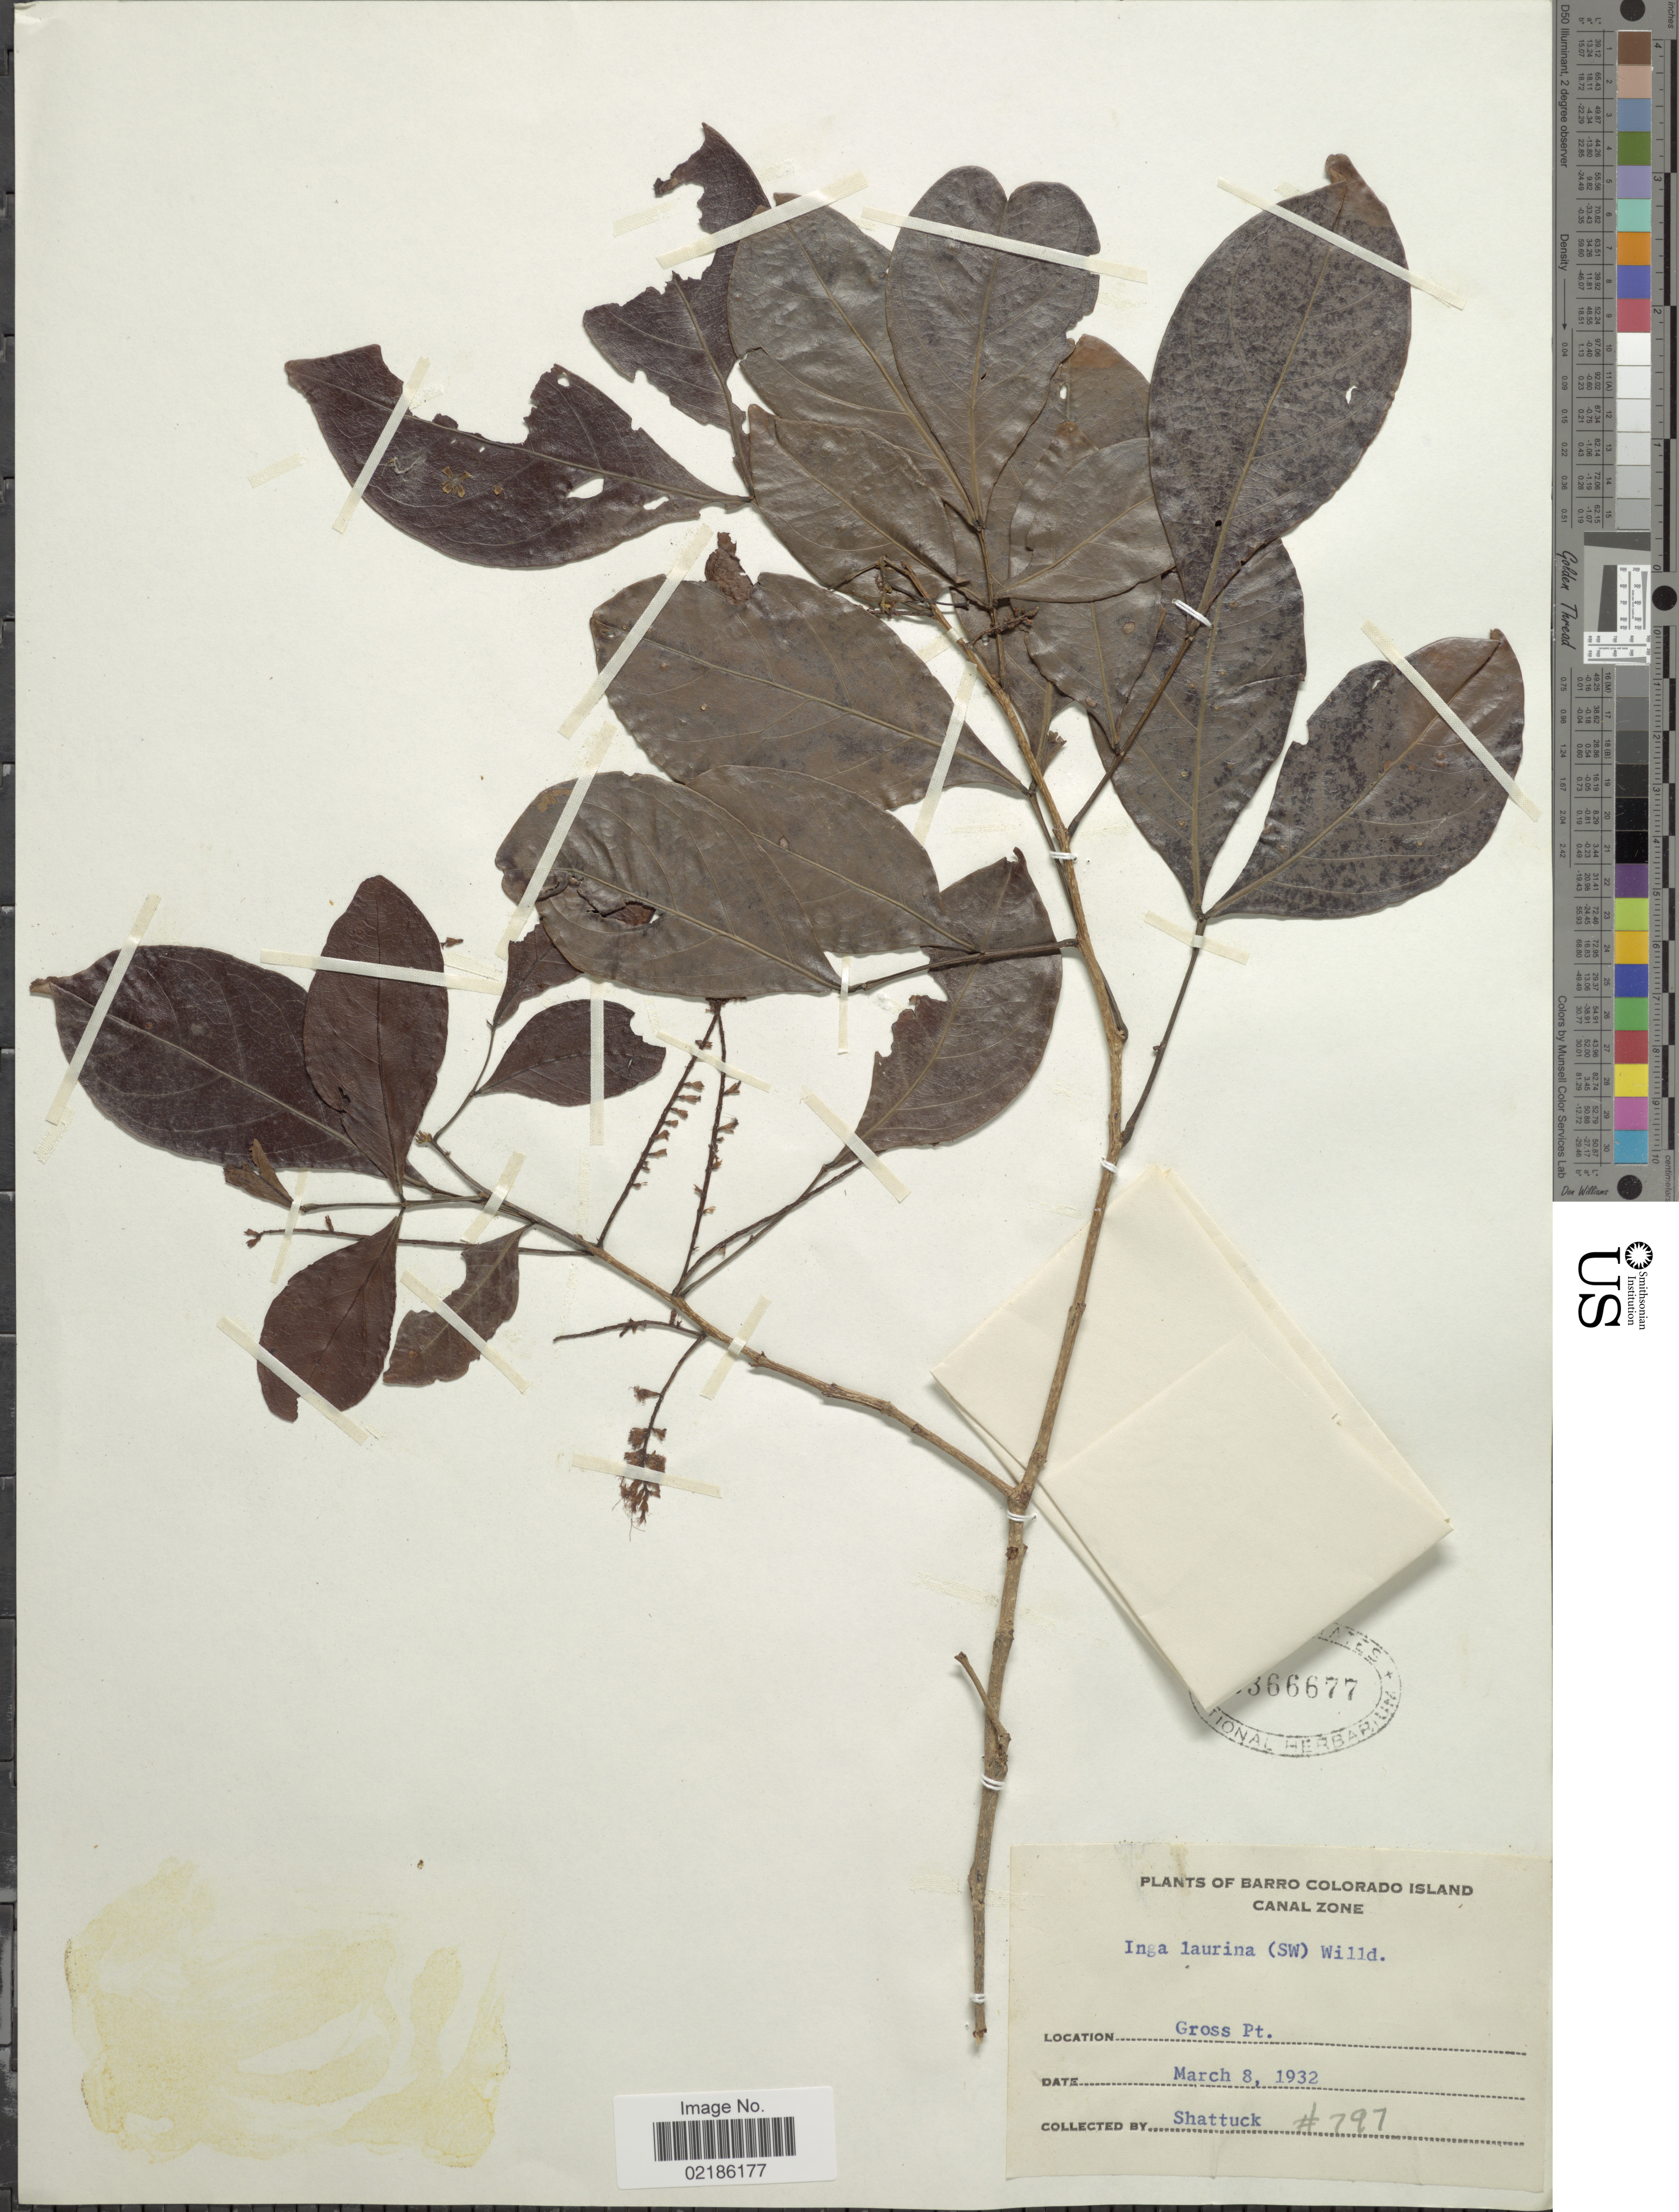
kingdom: Plantae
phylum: Tracheophyta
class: Magnoliopsida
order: Fabales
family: Fabaceae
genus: Inga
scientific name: Inga laurina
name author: (Sw.) Willd.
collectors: Shattuck, --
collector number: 797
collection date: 1932-03-08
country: Panama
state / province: Panamá Oeste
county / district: Canal Zone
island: Barro Colorado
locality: Barro Colorado Island. Canal Zone. Gross Pt.